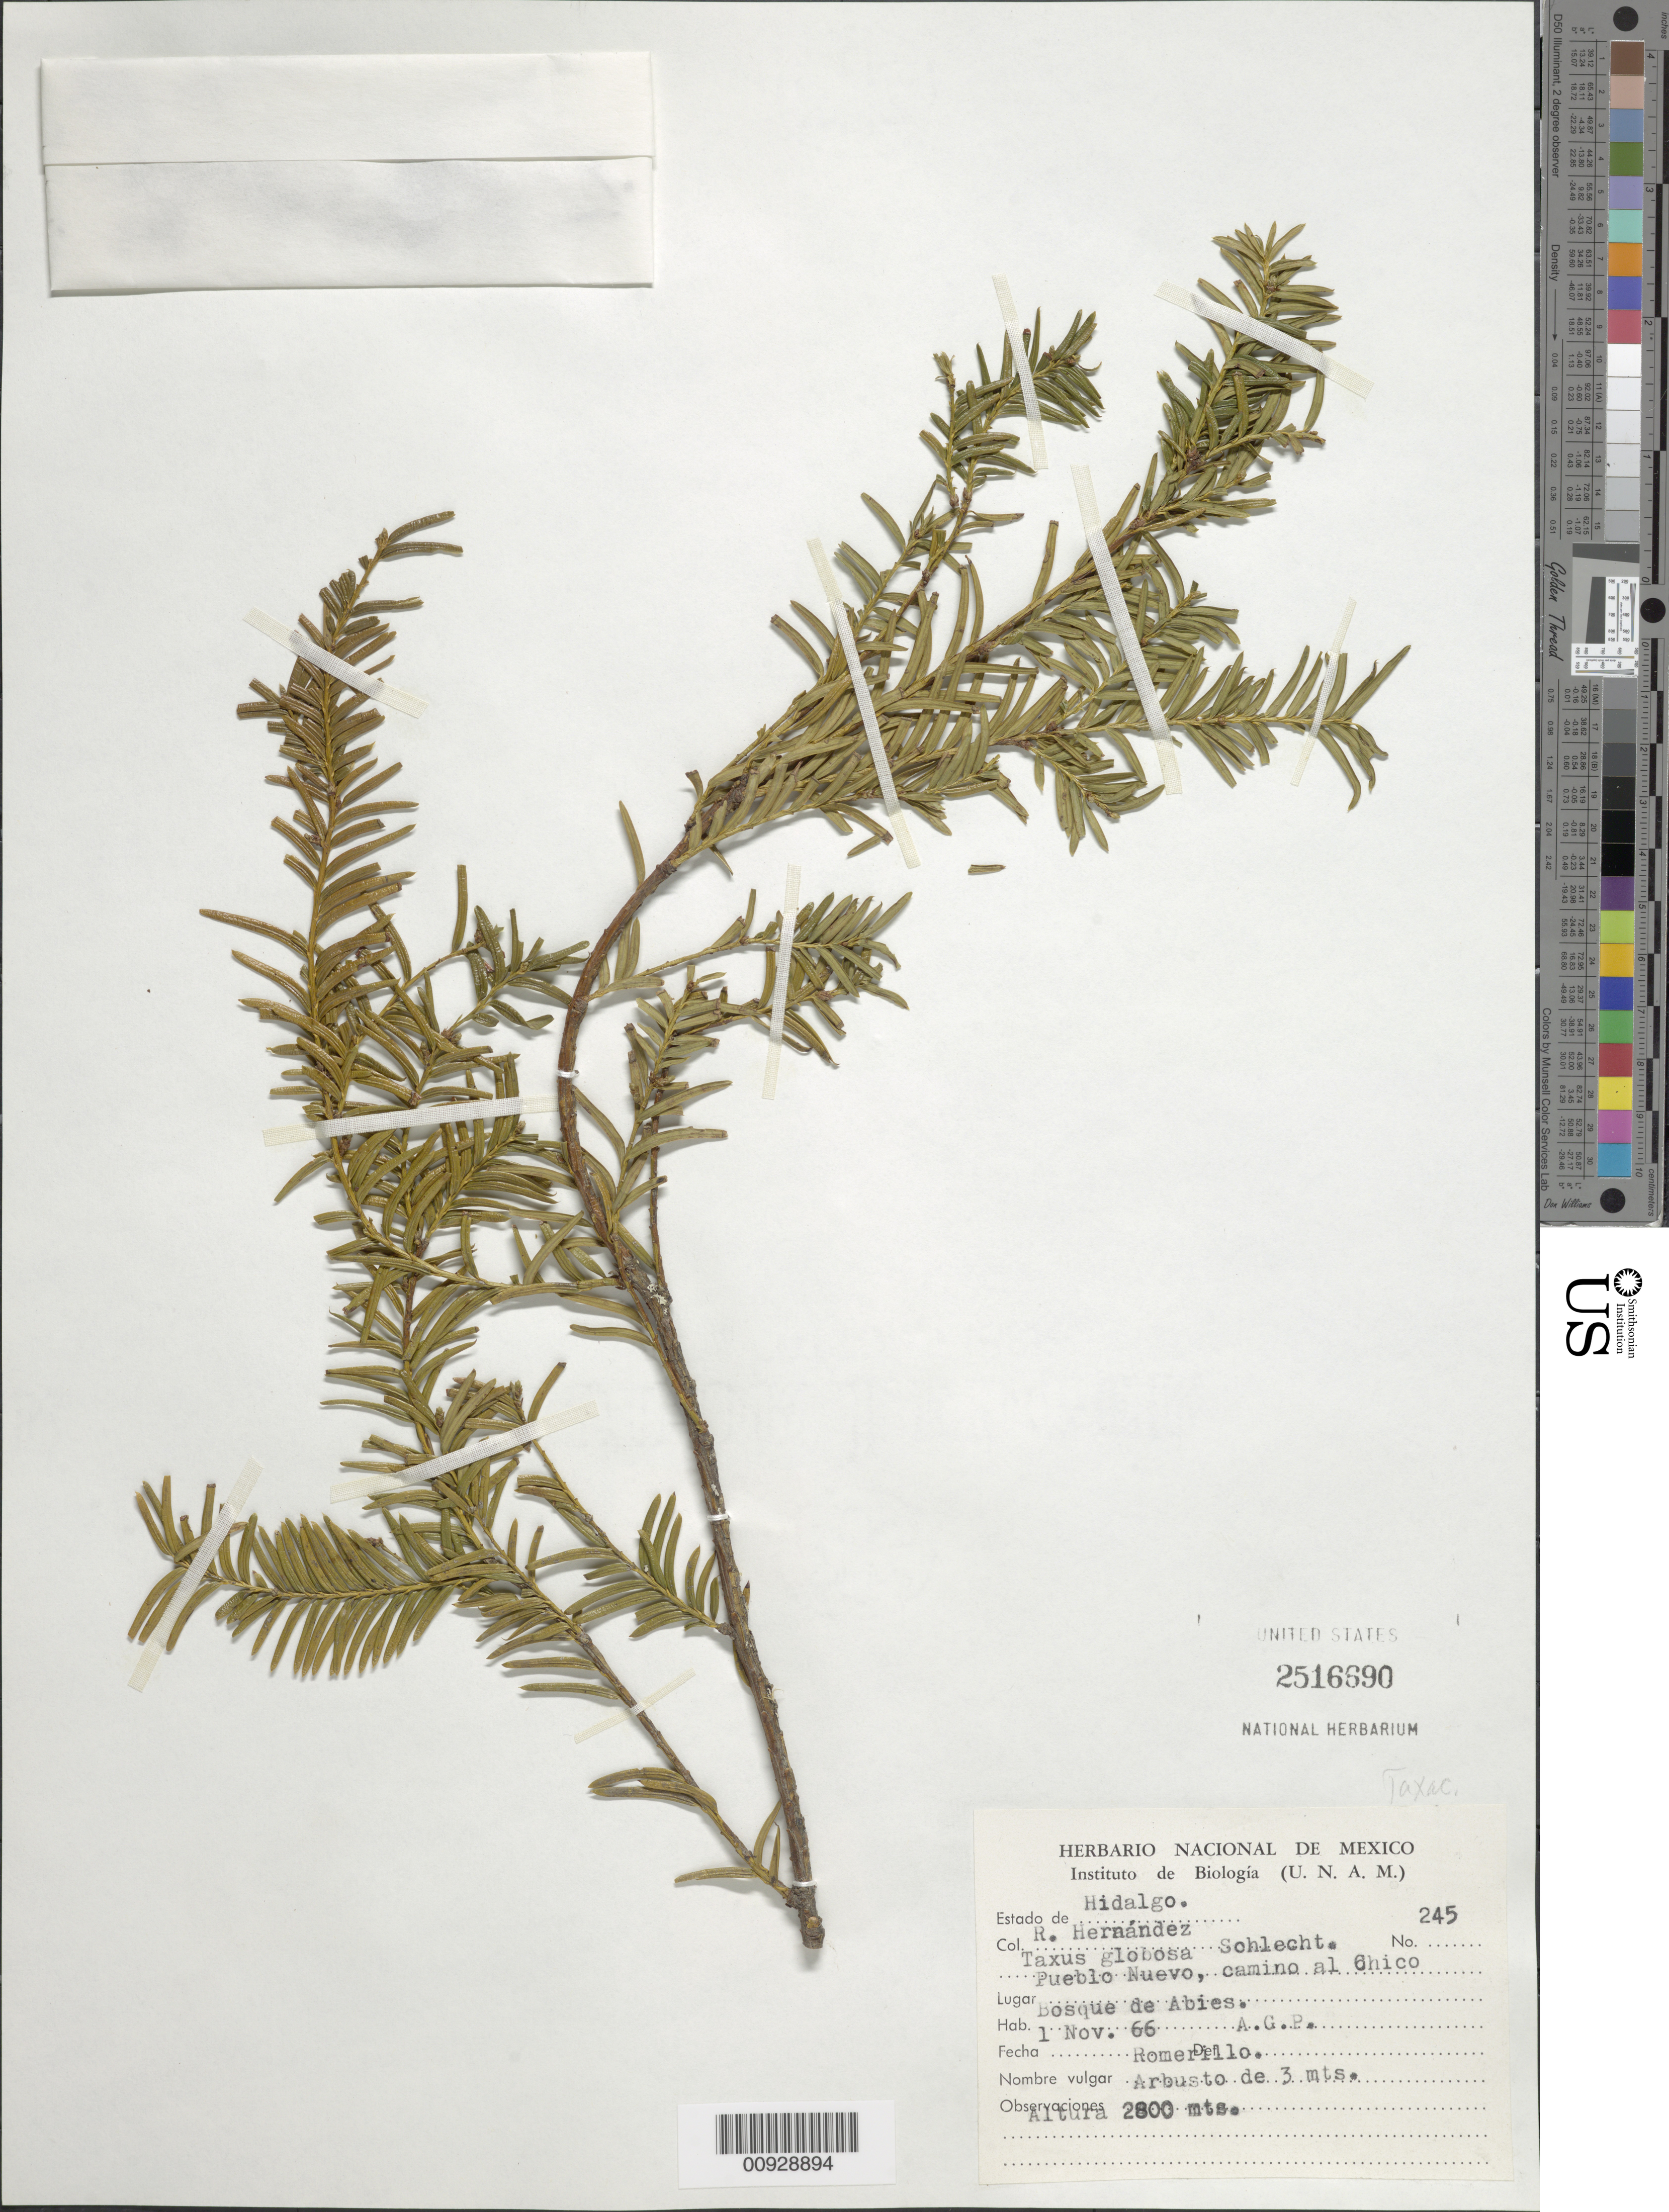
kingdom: Plantae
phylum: Tracheophyta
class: Pinopsida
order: Pinales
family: Taxaceae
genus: Taxus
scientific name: Taxus globosa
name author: Schltdl.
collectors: R. Hernandez M.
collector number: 245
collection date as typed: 01 Nov 1966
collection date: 1966-11-01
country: Mexico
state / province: Hidalgo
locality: Pueblo Nuevo, camino al Chico.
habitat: Bosque de Abies.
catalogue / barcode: US 2516690